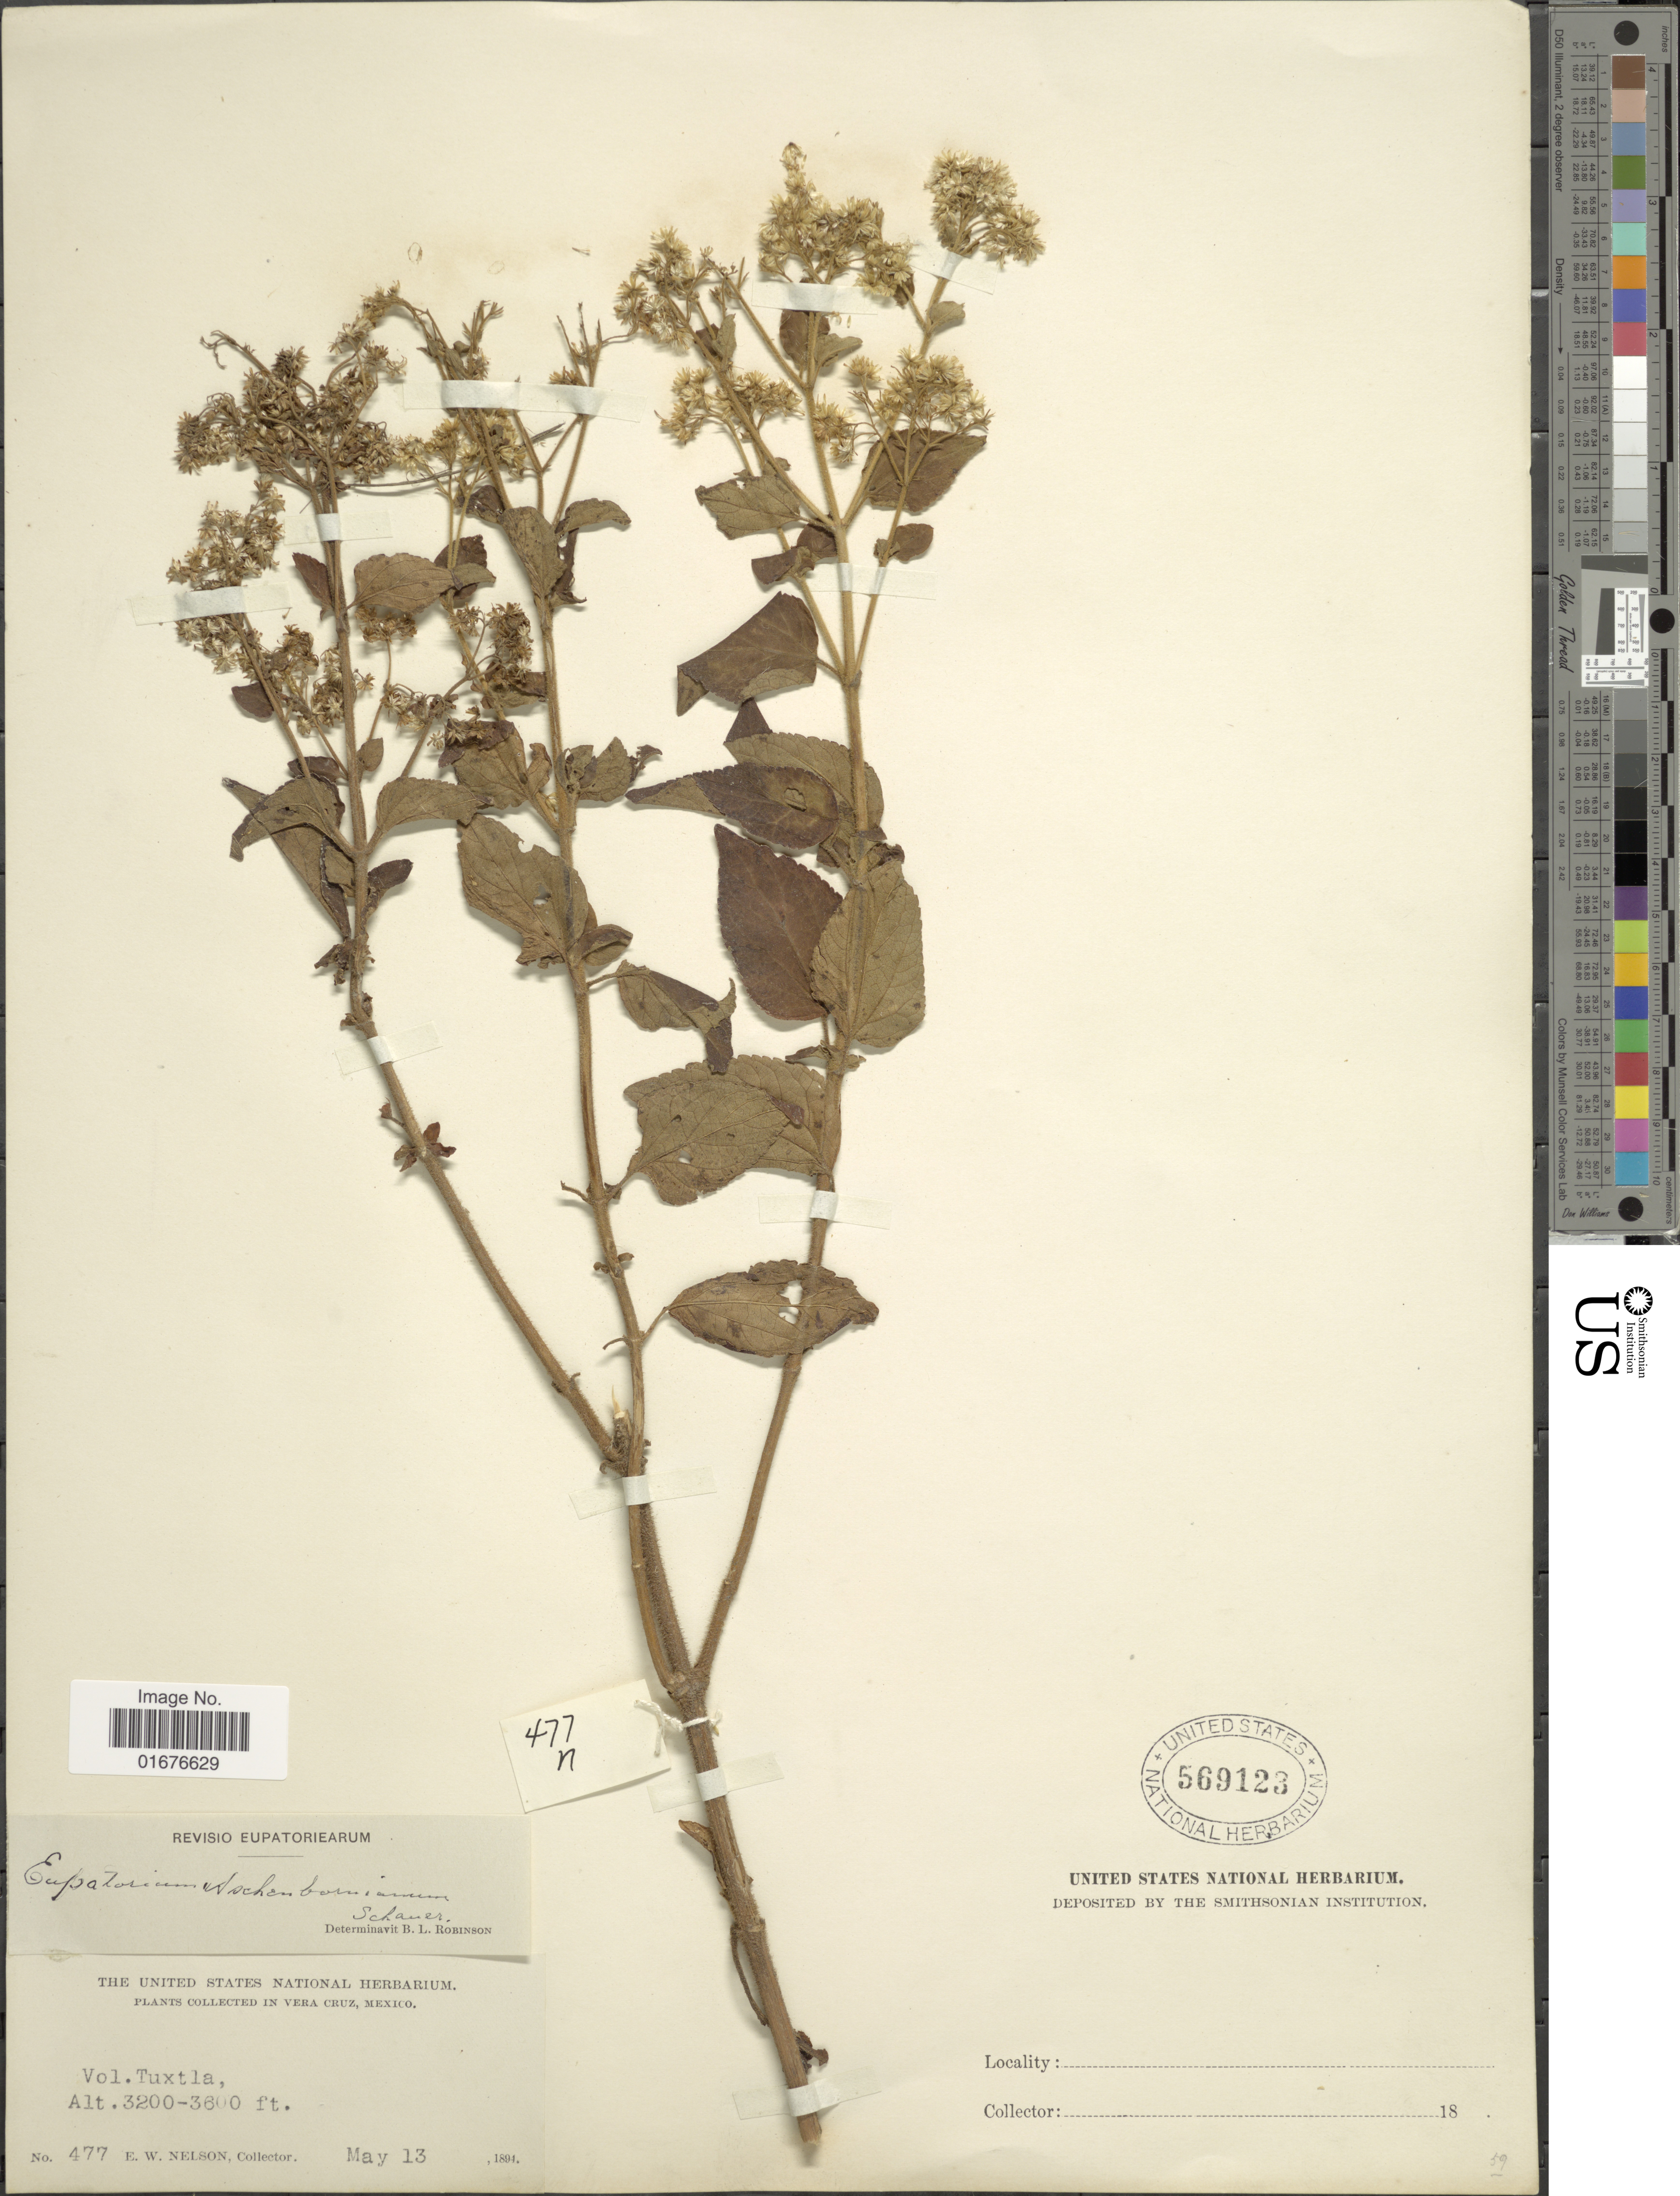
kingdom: Plantae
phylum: Tracheophyta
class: Magnoliopsida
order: Asterales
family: Asteraceae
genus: Ageratina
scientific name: Ageratina pichinchensis var. bustamenta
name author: (DC.) R.M. King & H. Rob.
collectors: E. W. Nelson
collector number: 477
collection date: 1894-05-13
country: Mexico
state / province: Veracruz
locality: Vera Cruz, Vol. Tuxtla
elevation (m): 975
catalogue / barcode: US 569123